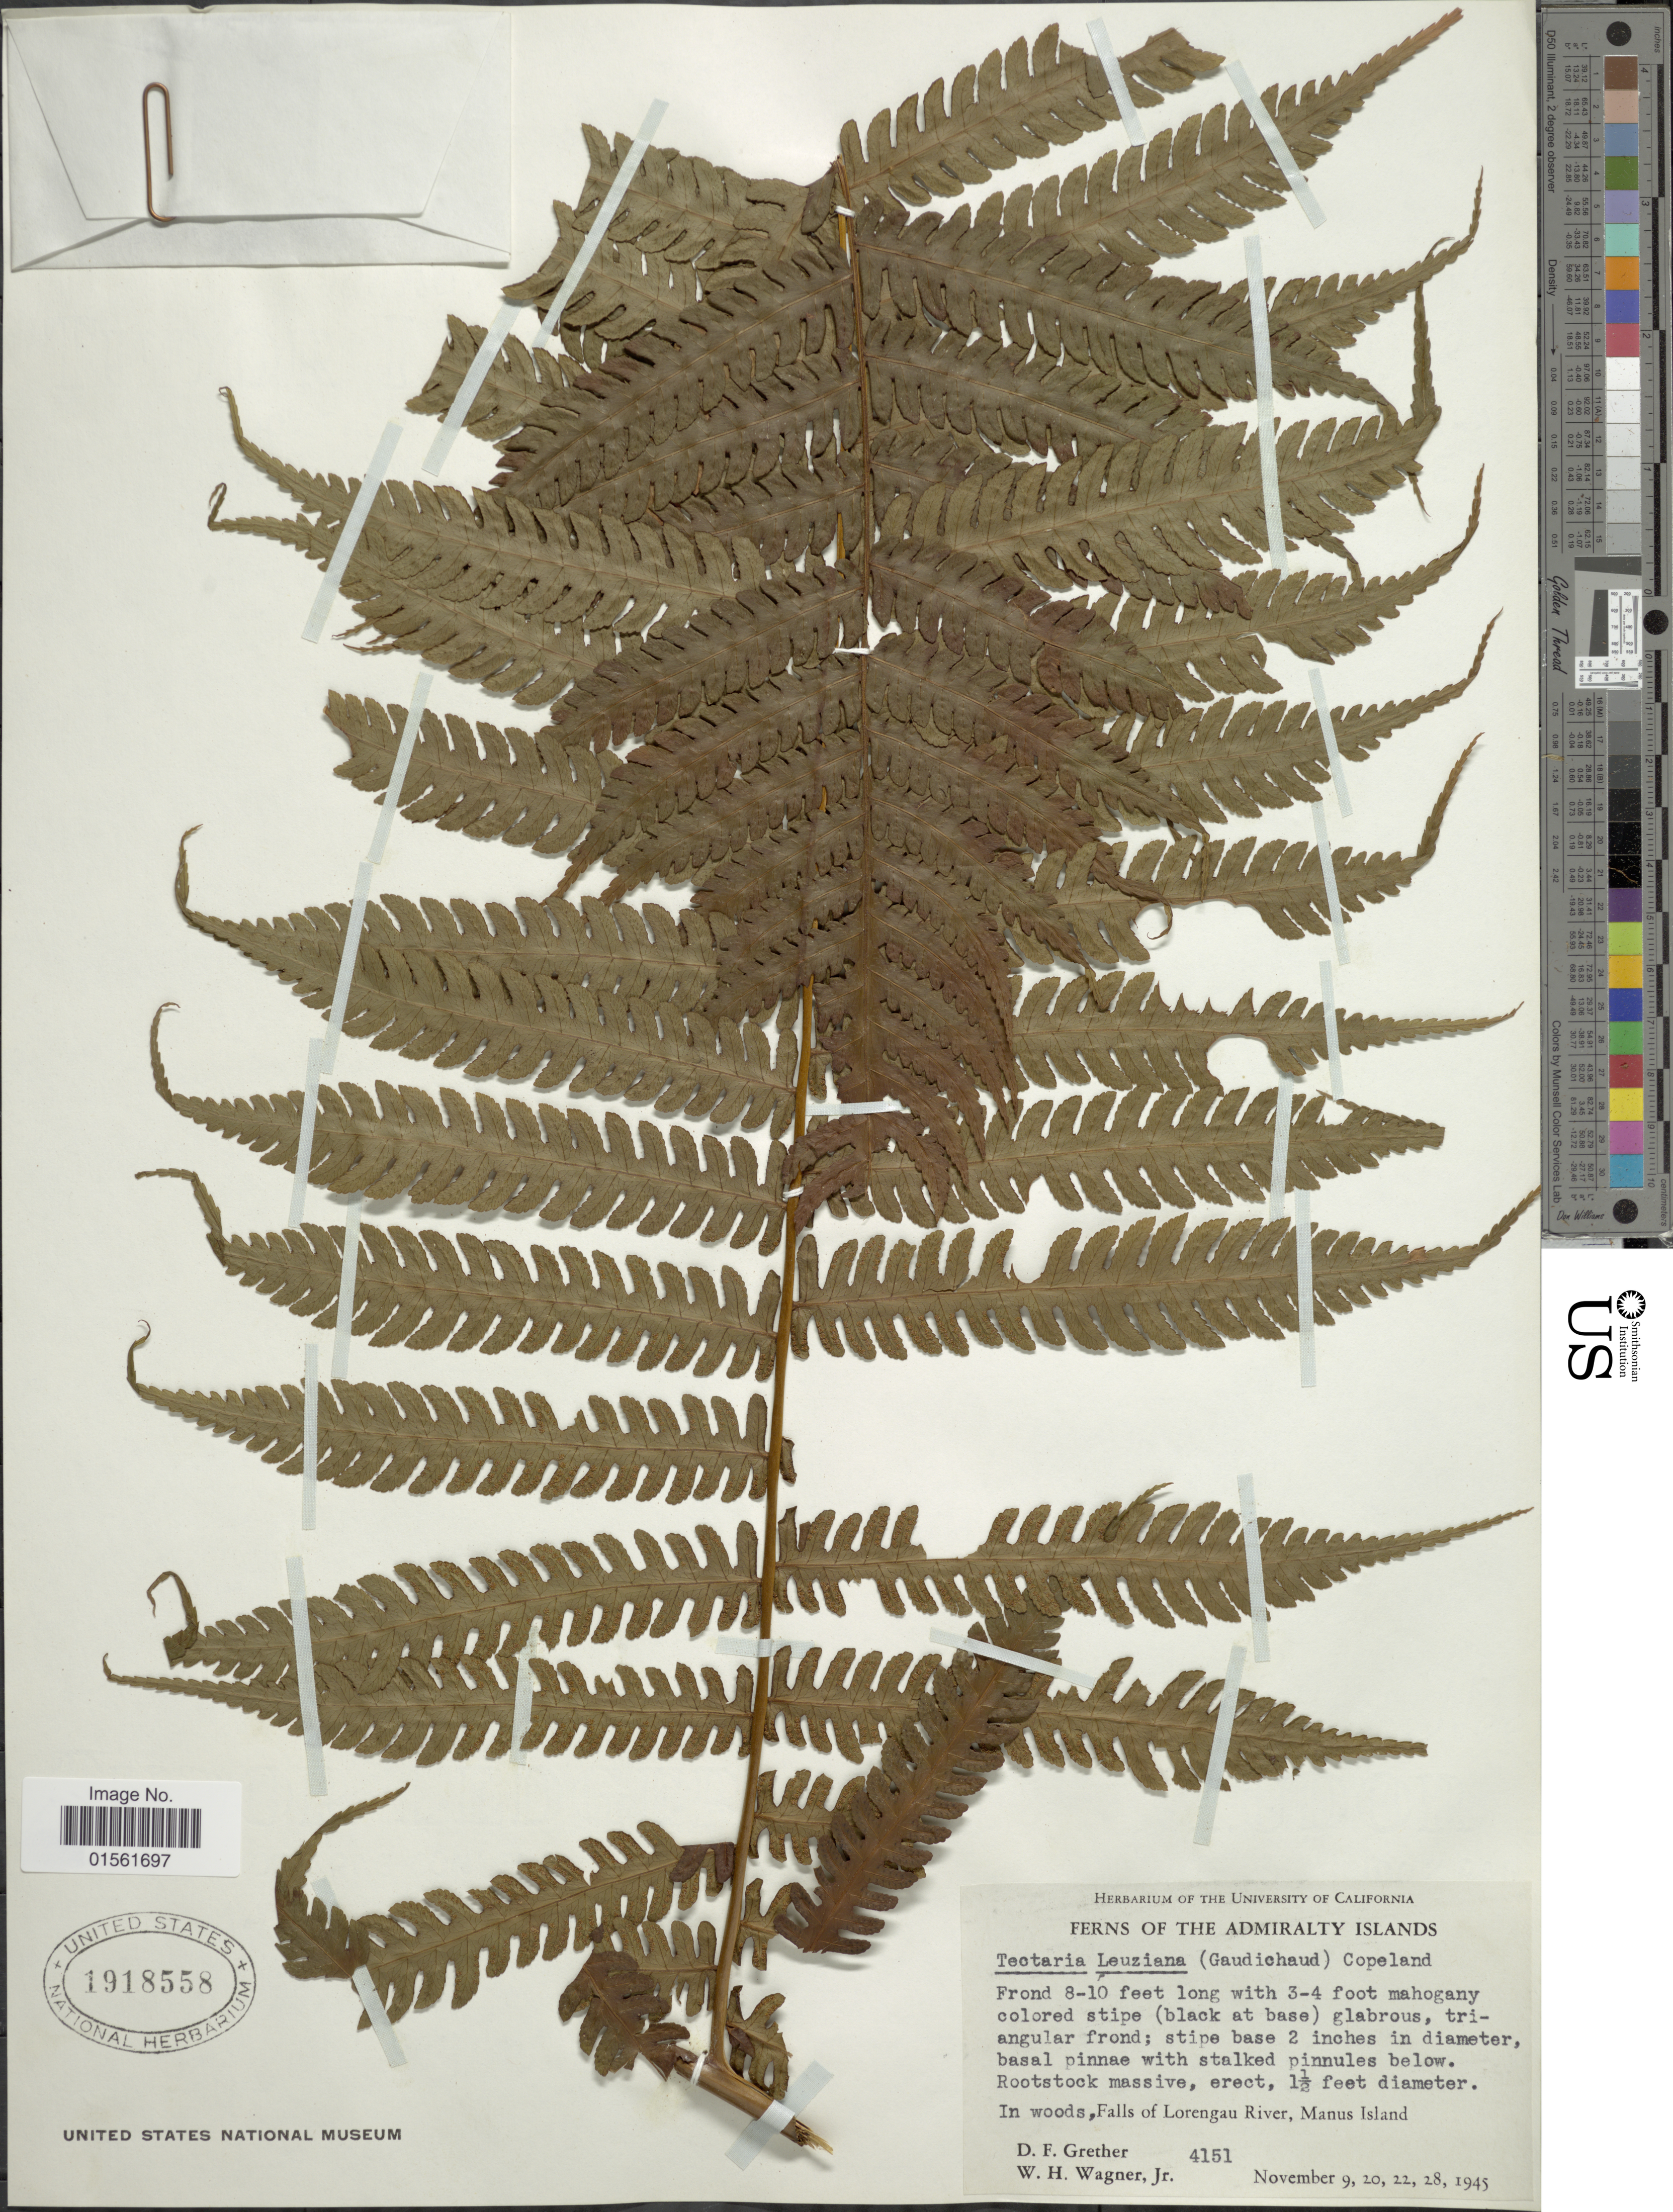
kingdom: Plantae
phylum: Tracheophyta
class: Polypodiopsida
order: Polypodiales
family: Dryopteridaceae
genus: Pleocnemia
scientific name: Pleocnemia leuzeana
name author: (Gaudich.) C. Presl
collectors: D. F. Grether & W. H. Wagner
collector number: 4151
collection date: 1945-11-09/1945-11-28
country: Papua New Guinea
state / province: Manus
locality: Admiralty Islands. In woods, Falls of Lorengau River, Manus Island.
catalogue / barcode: US 1918558